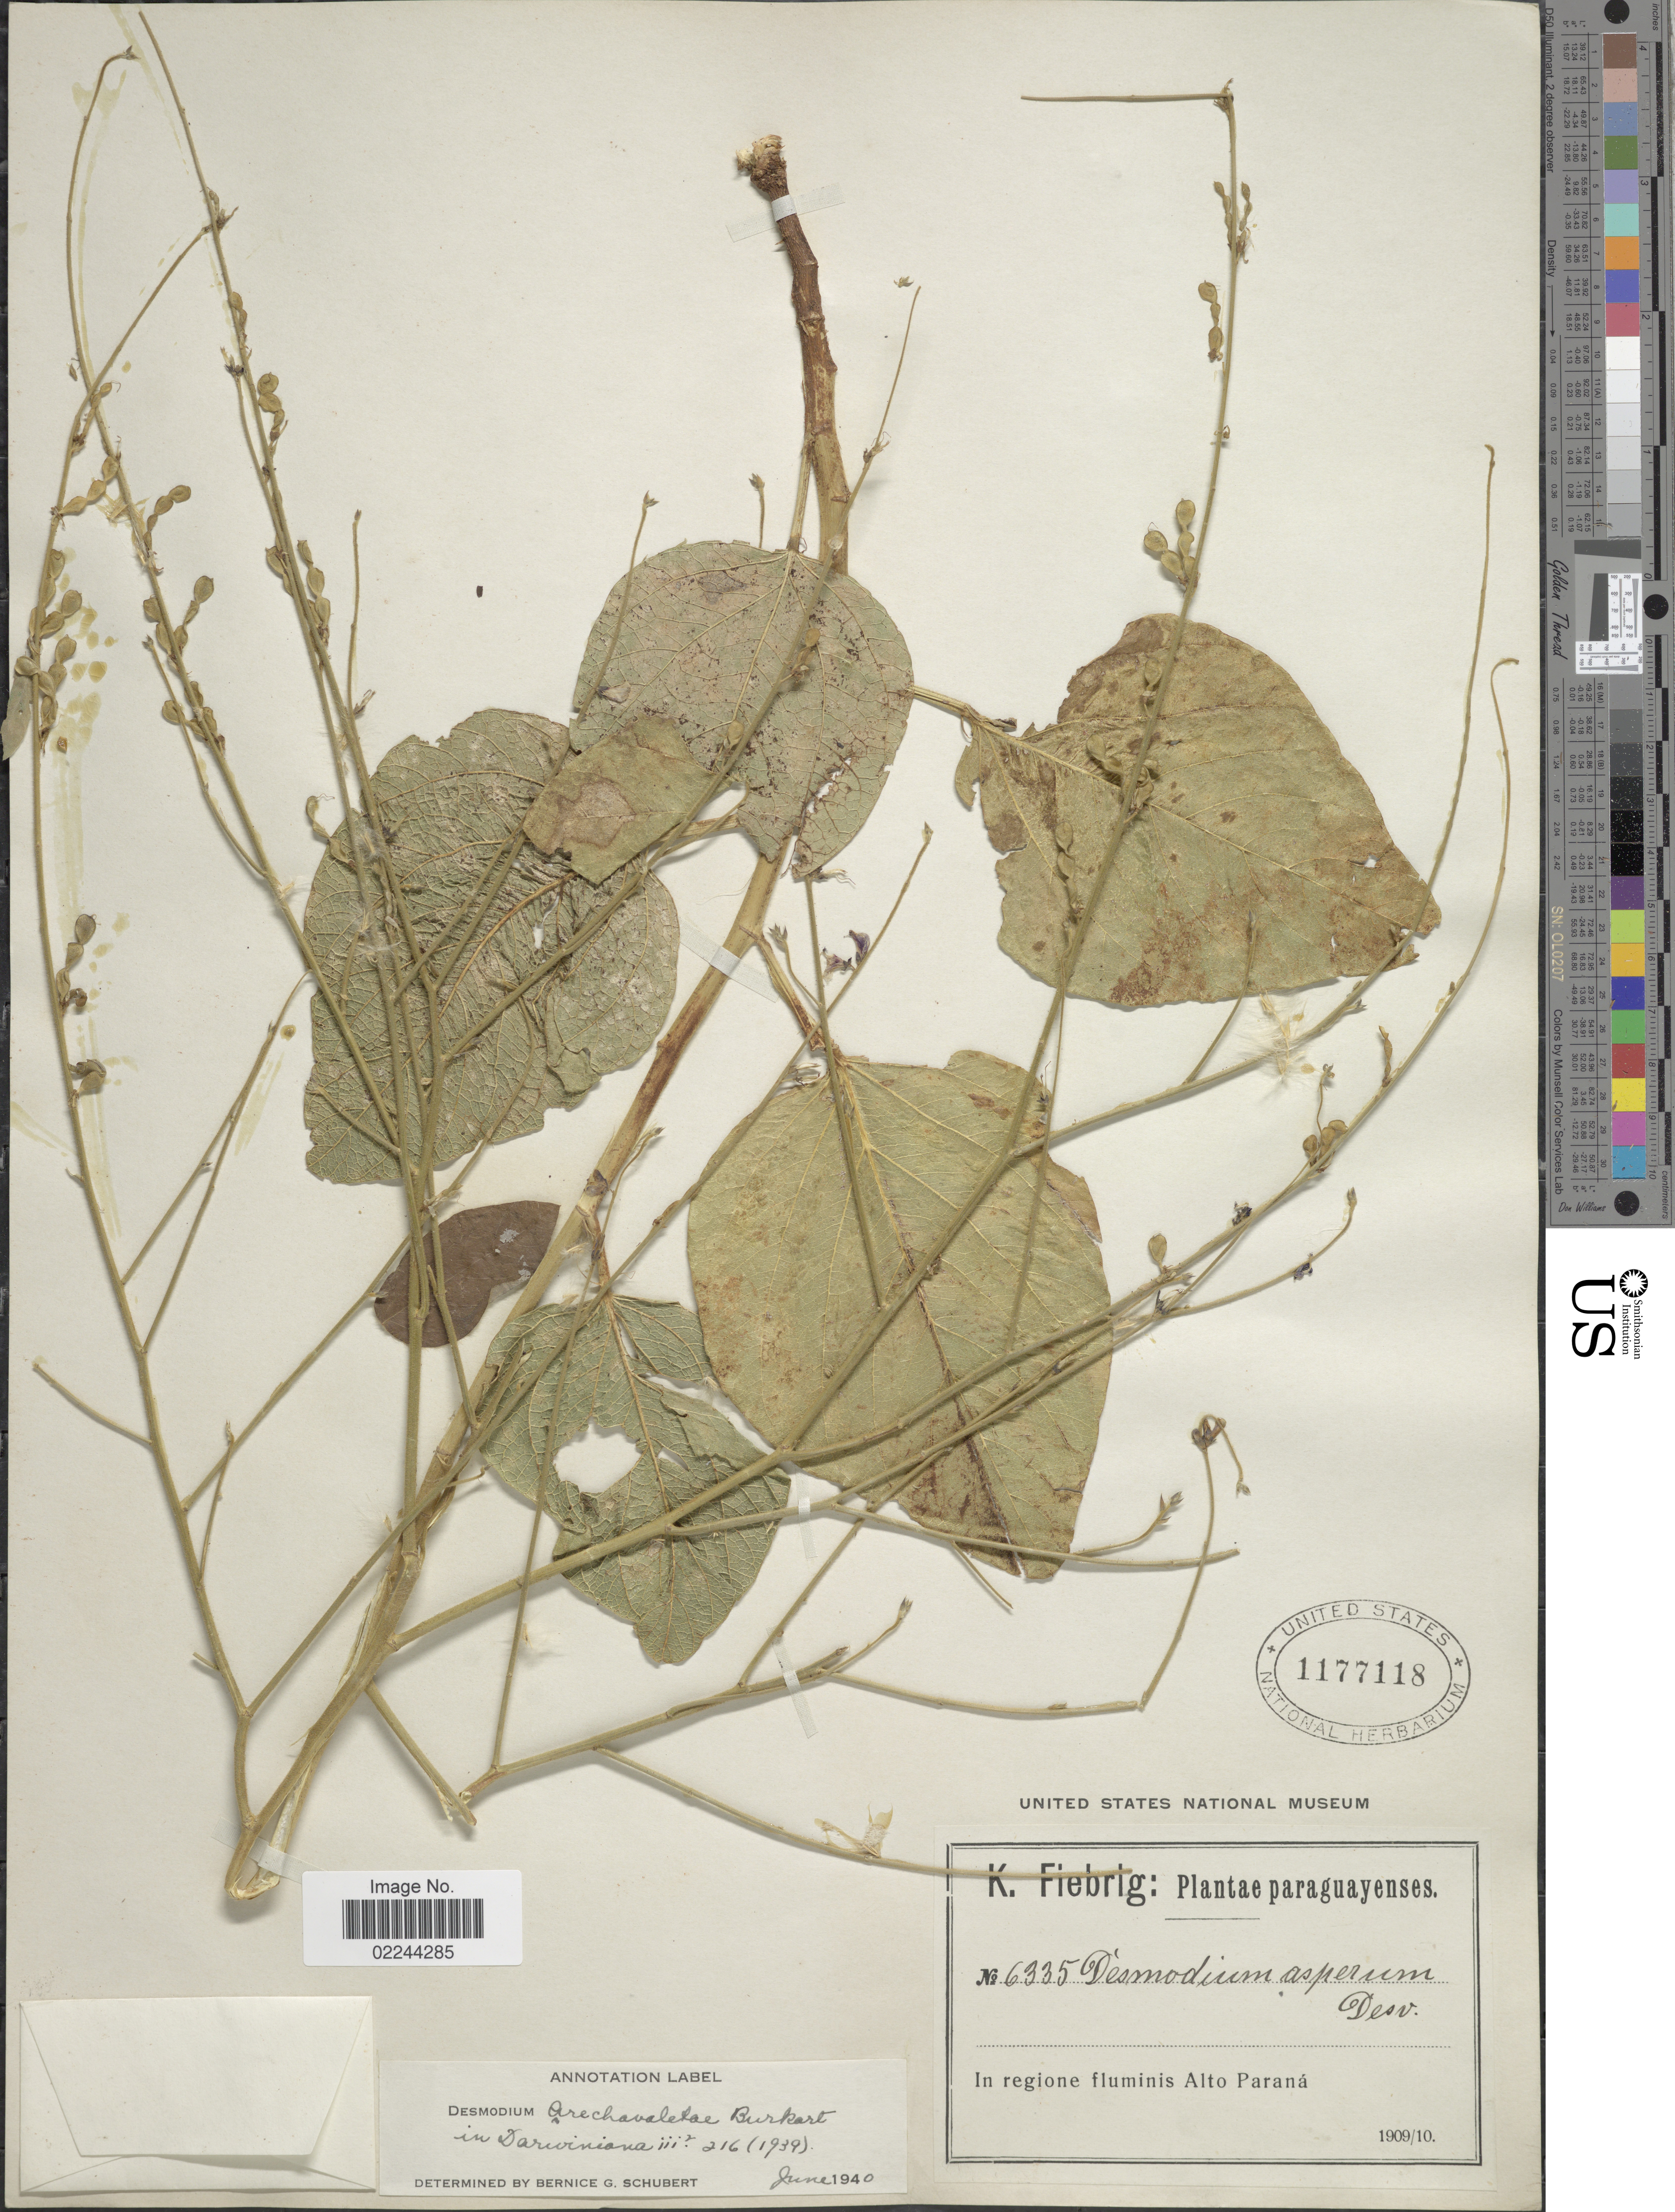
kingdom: Plantae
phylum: Tracheophyta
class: Magnoliopsida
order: Fabales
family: Fabaceae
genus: Desmodium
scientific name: Desmodium arechavaletae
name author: Burkart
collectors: K. Fiebrig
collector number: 6335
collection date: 1909/1910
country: Paraguay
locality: In regione fluminis Alto Paraná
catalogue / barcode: US 1177118